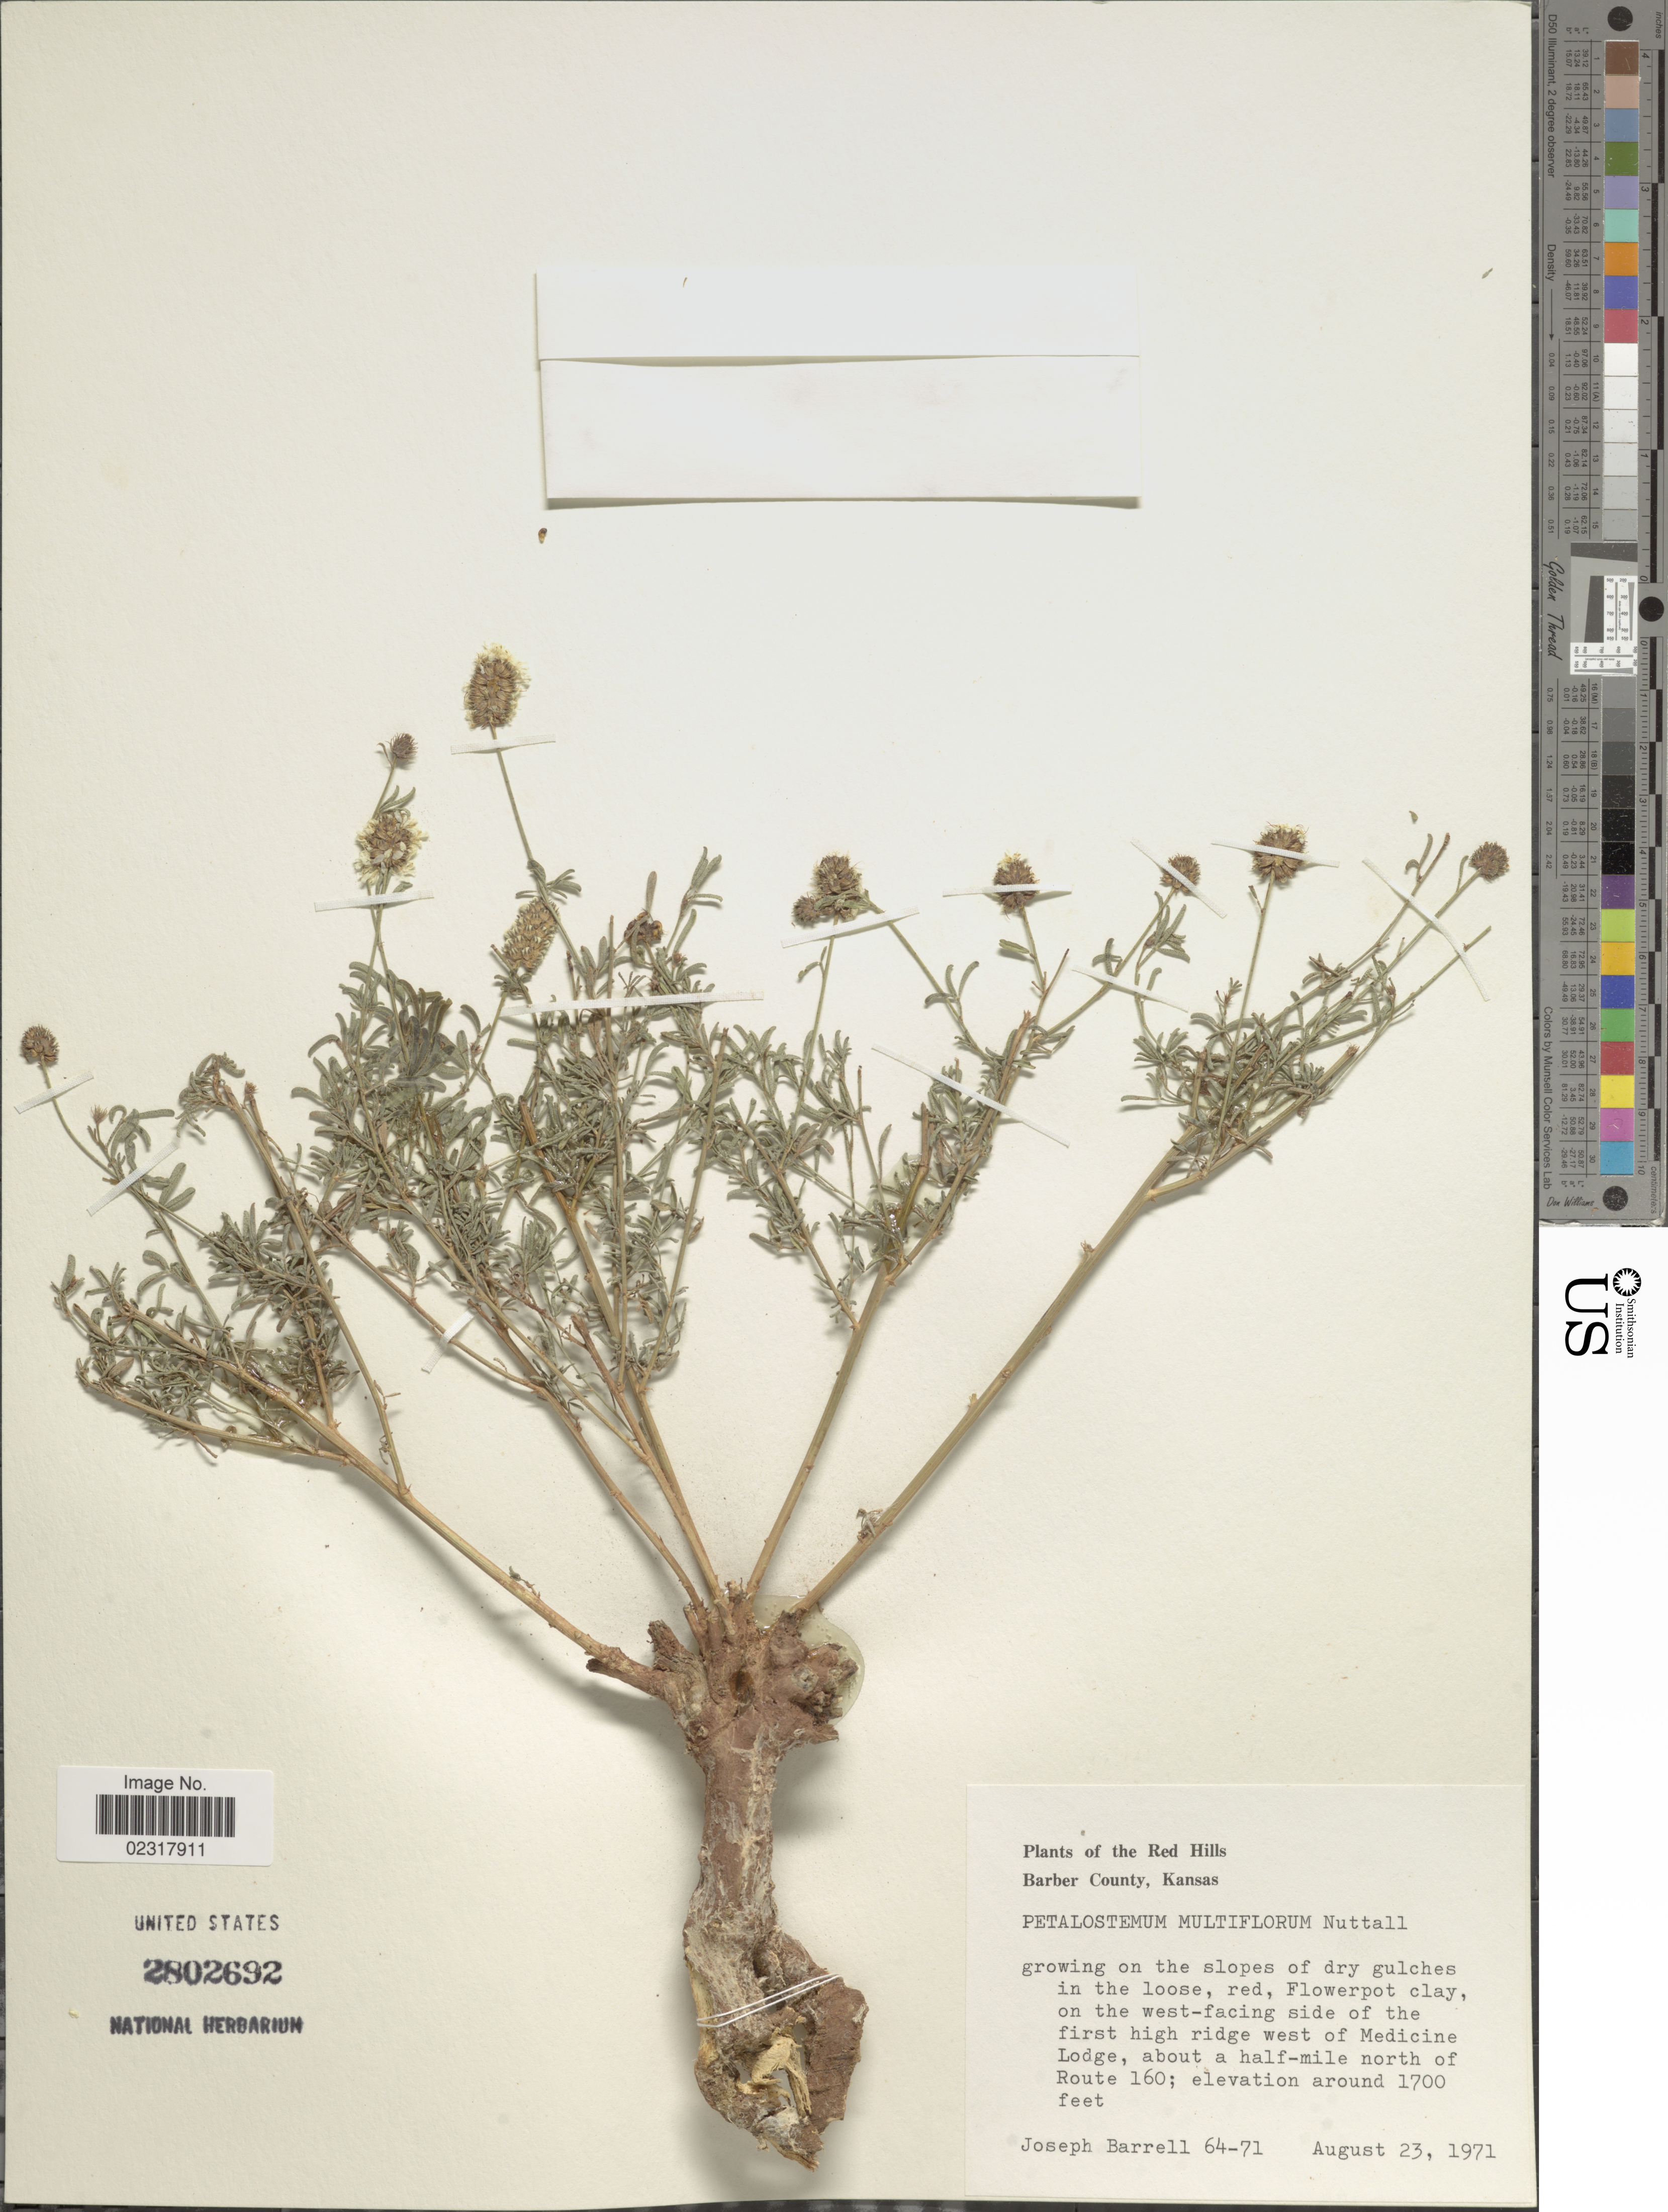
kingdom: Plantae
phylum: Tracheophyta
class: Magnoliopsida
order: Fabales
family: Fabaceae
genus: Dalea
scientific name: Dalea multiflora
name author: (Nutt.) Shinners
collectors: J. Barrell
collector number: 64-71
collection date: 1971-08-23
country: United States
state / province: Kansas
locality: Red Hills. Barber County. On the west-facing side of the first high ridge west of Medicine Lodge, about a half-mile north of Route 160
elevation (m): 518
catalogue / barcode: US 2802692